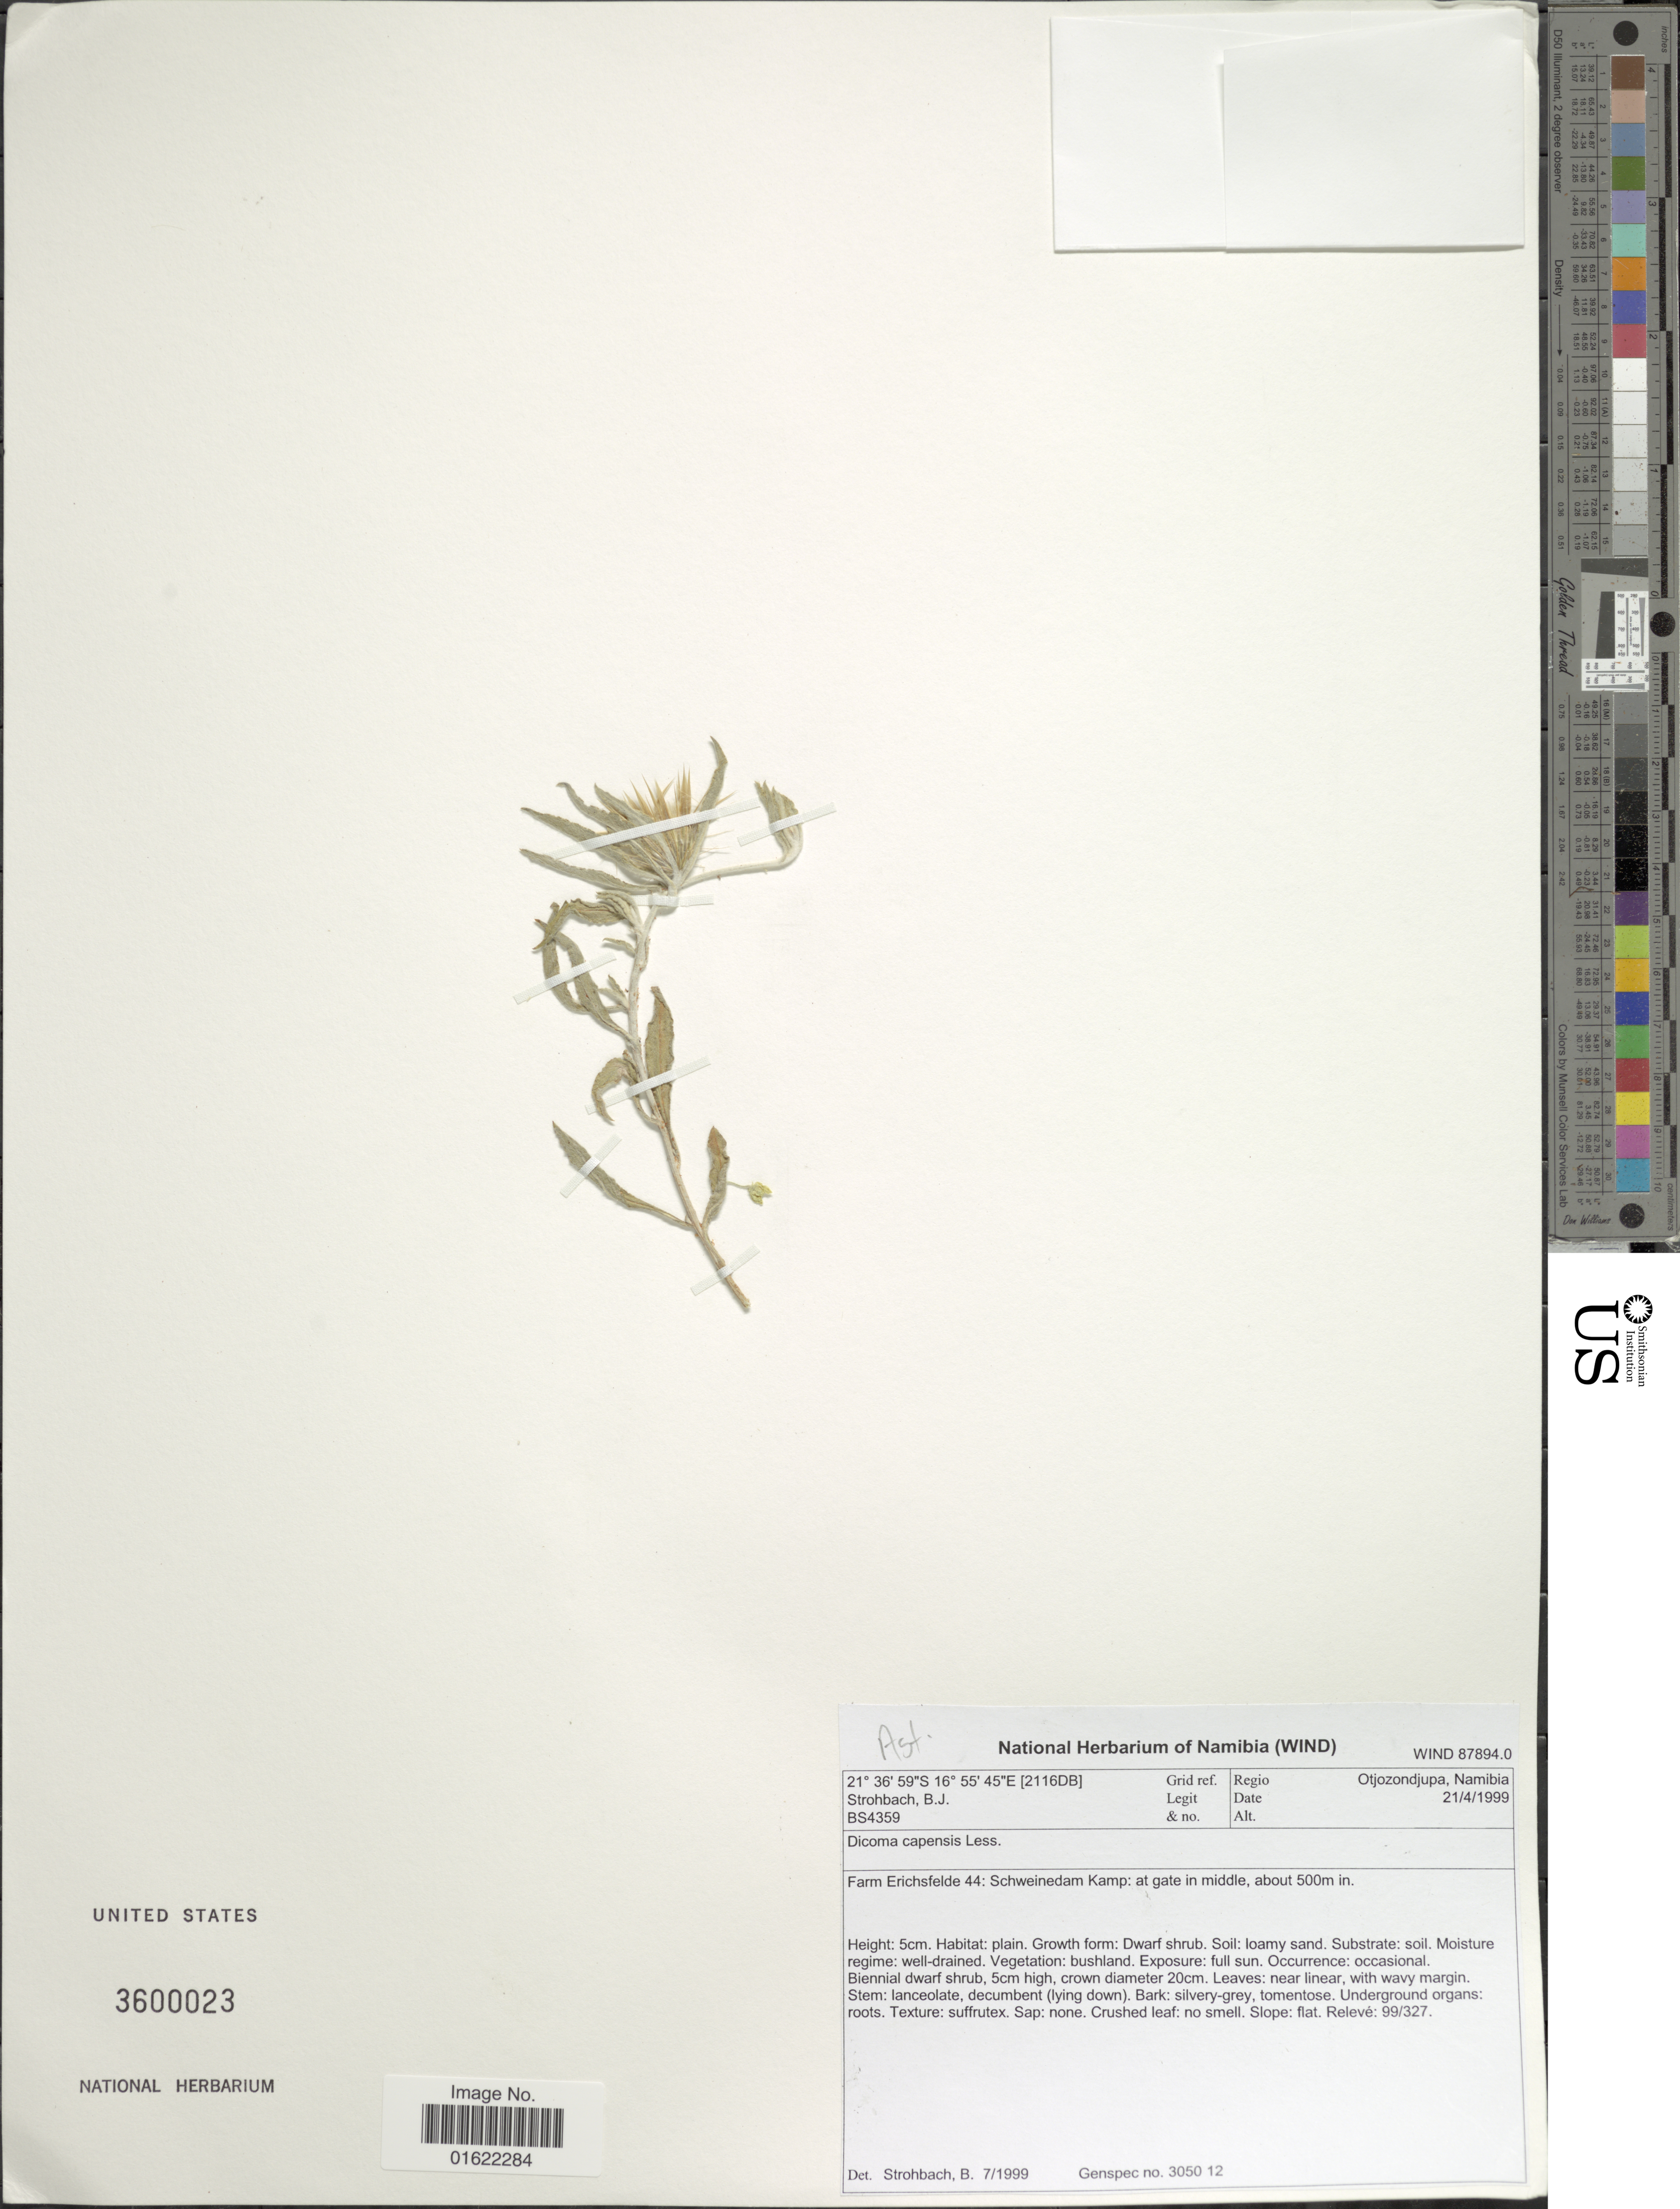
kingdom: Plantae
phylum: Tracheophyta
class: Magnoliopsida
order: Asterales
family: Asteraceae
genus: Dicoma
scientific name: Dicoma capensis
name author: Less.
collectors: B. Strohbach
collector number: BS4359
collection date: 1999-04-21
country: Namibia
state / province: Otjozondjupa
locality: Farm Erichsfelde 44: Schweinedam Kamp: at gate in middle, about 500 m in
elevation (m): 500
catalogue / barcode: US 3600023